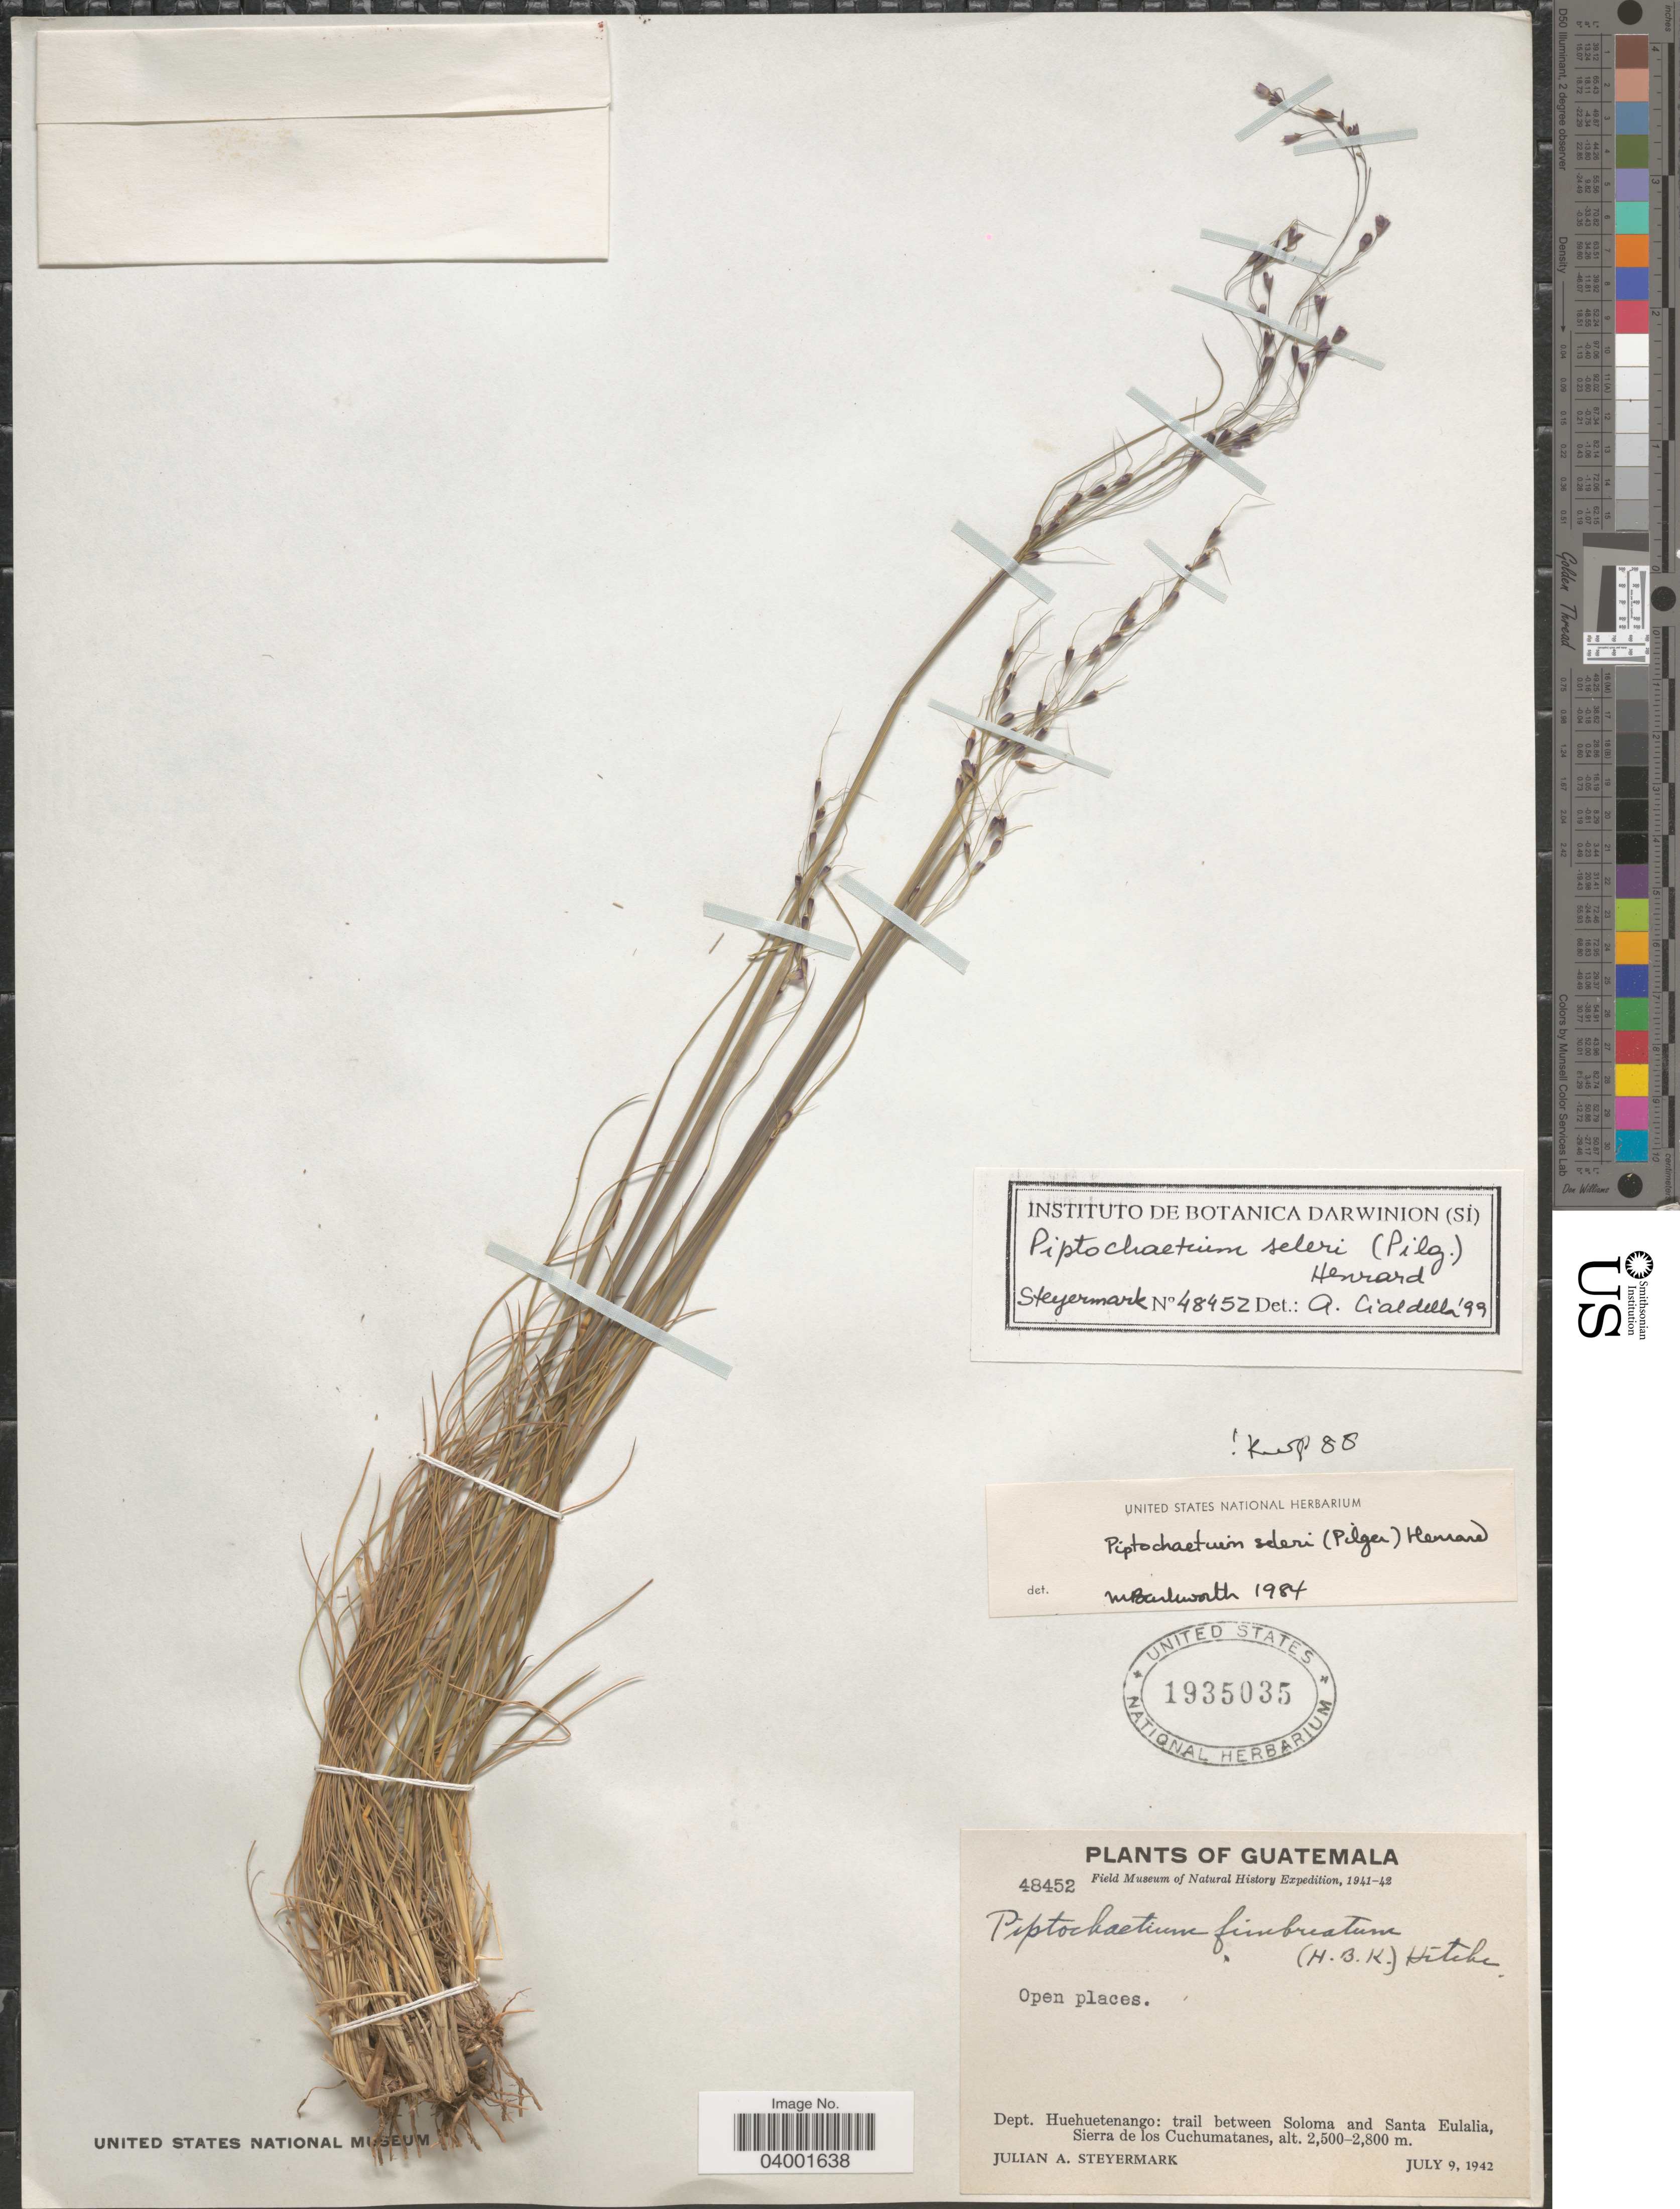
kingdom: Plantae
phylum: Tracheophyta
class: Liliopsida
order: Poales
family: Poaceae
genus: Piptochaetium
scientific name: Piptochaetium seleri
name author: (Pilg.) Henr.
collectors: J. Steyermark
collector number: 48452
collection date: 1942-07-09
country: Guatemala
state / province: Huehuetenango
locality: Dept. Huehuetenango: trail between Soloma and Santa Eulalia, Sierra de los Cuchumatanes.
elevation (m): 2500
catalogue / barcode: US 1935035